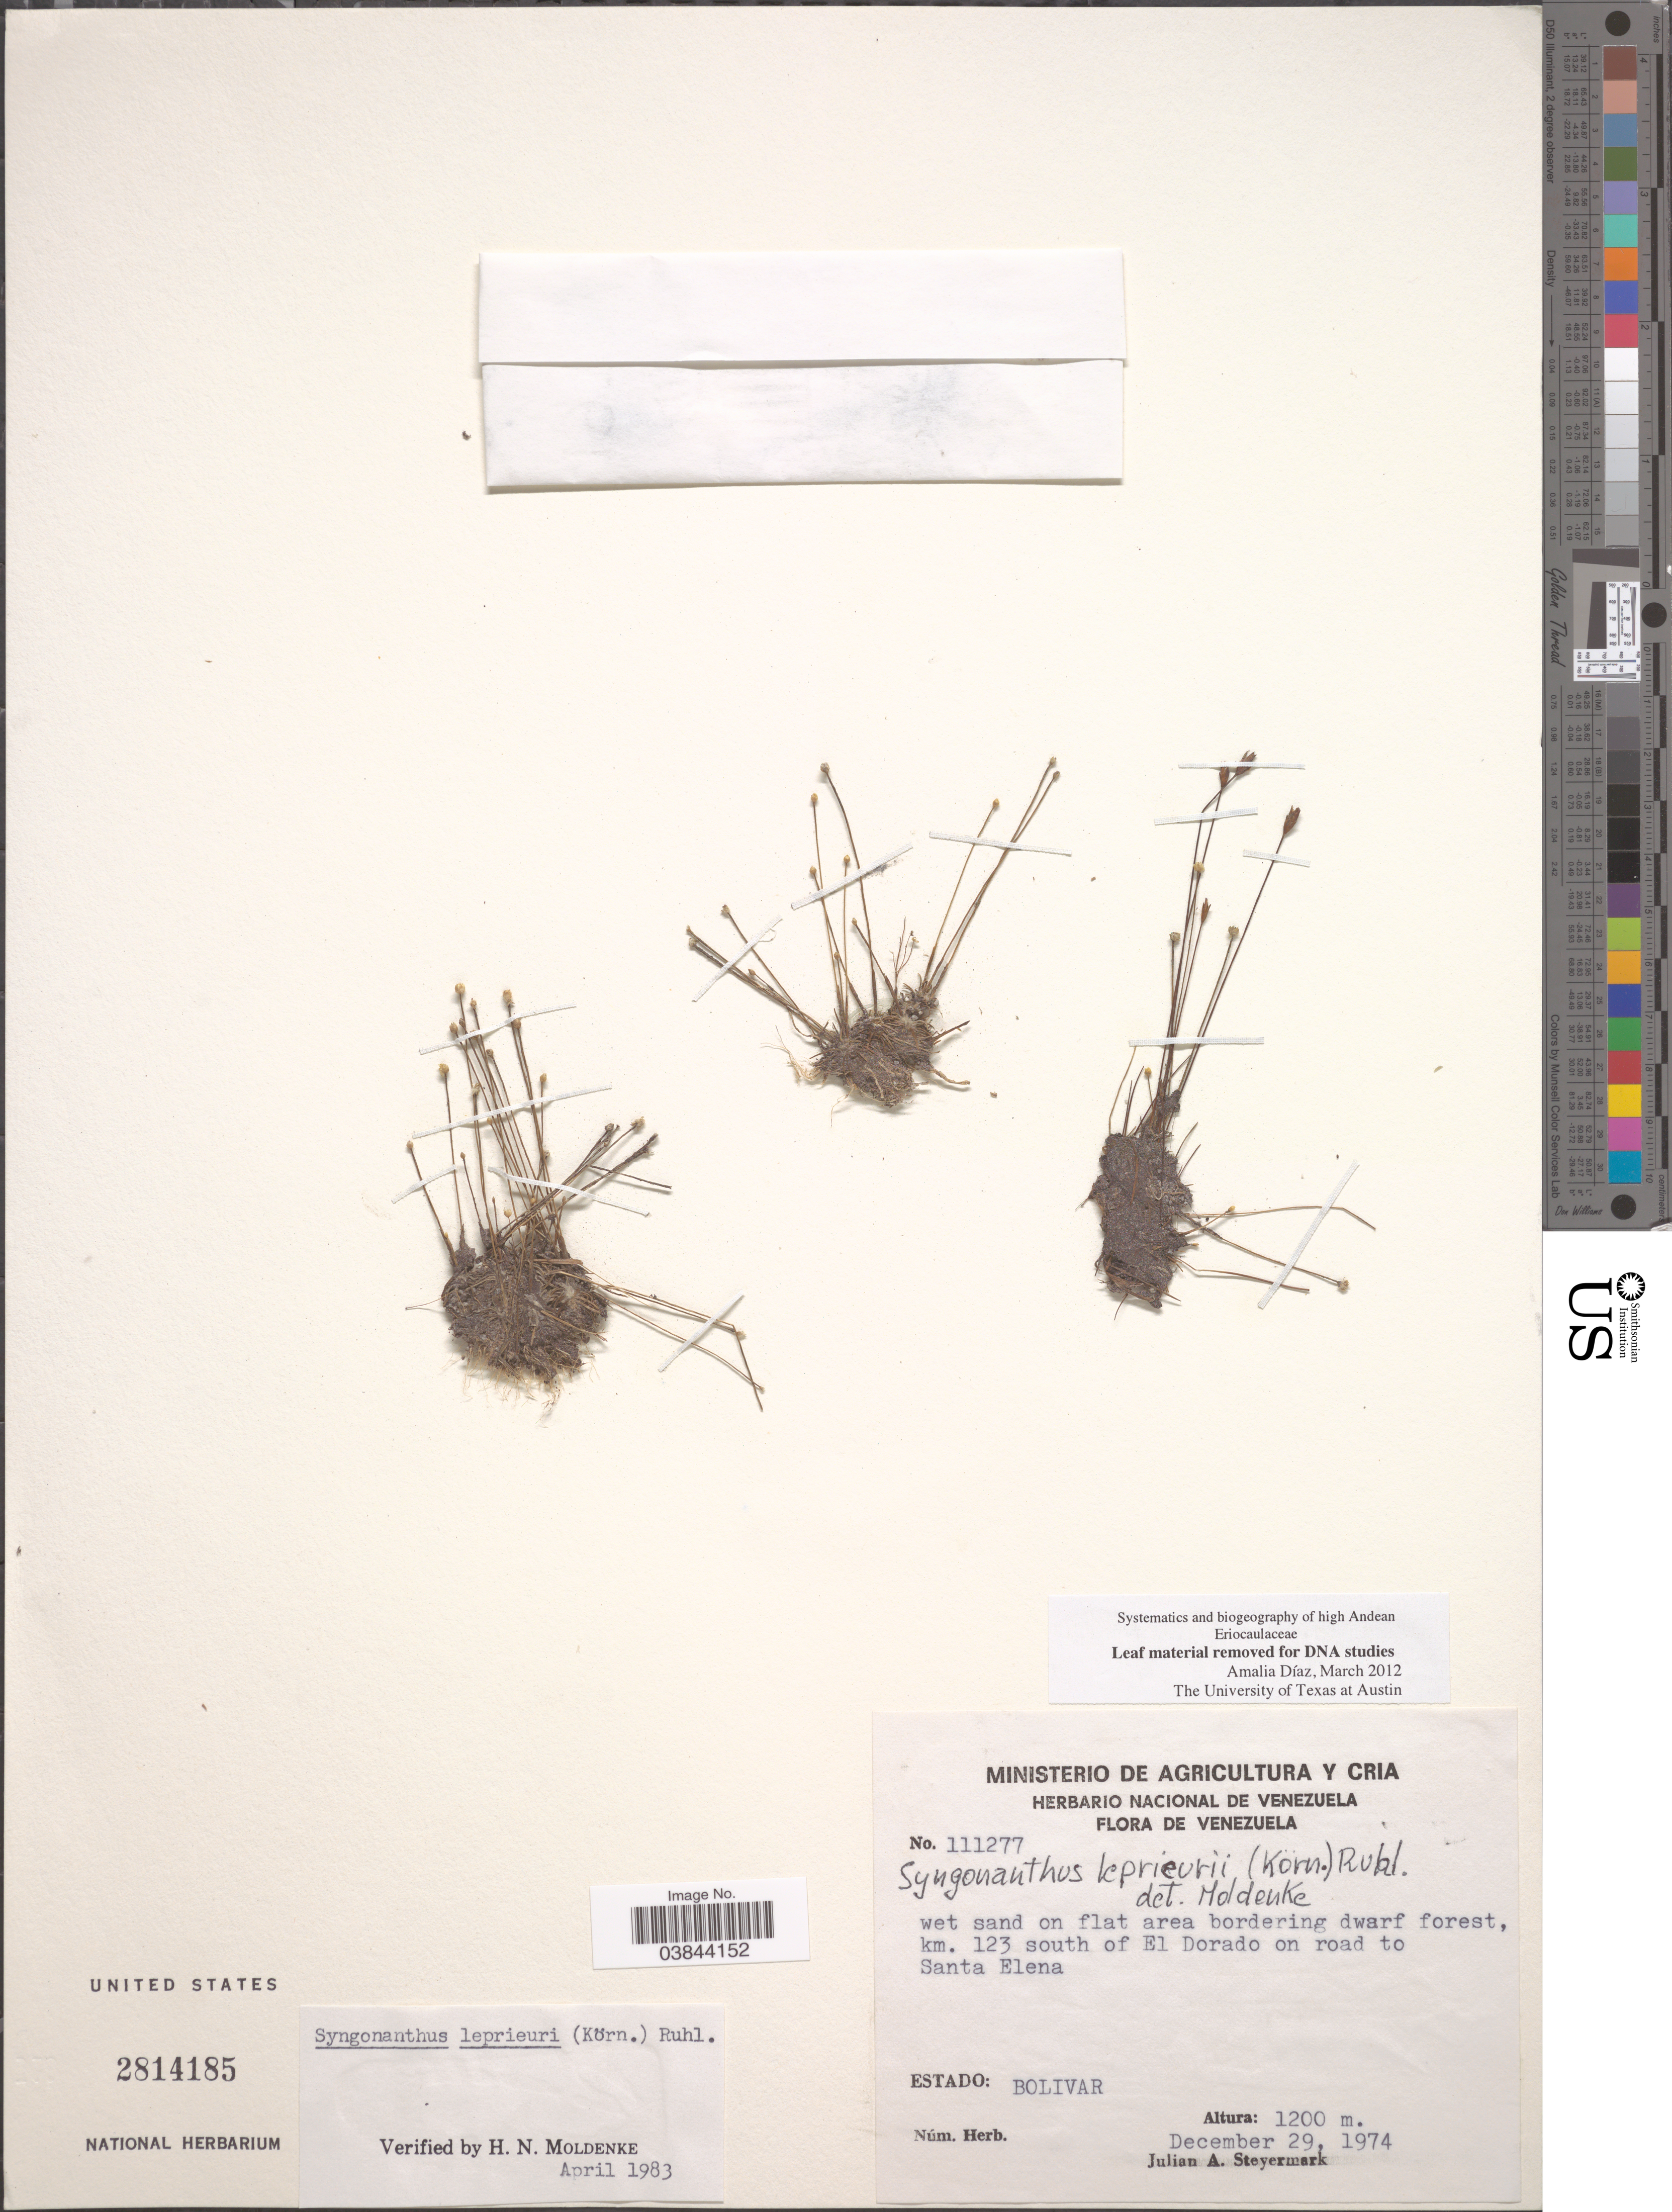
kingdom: Plantae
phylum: Tracheophyta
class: Liliopsida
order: Poales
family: Eriocaulaceae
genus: Syngonanthus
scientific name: Syngonanthus leprieurii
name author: (Körn.) Ruhland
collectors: J. Steyermark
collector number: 111277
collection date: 1974-12-29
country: Venezuela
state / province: Bolivar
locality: Km. 123 south of el Dorado on road to Santa Elena.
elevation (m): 1200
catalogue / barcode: US 2814185